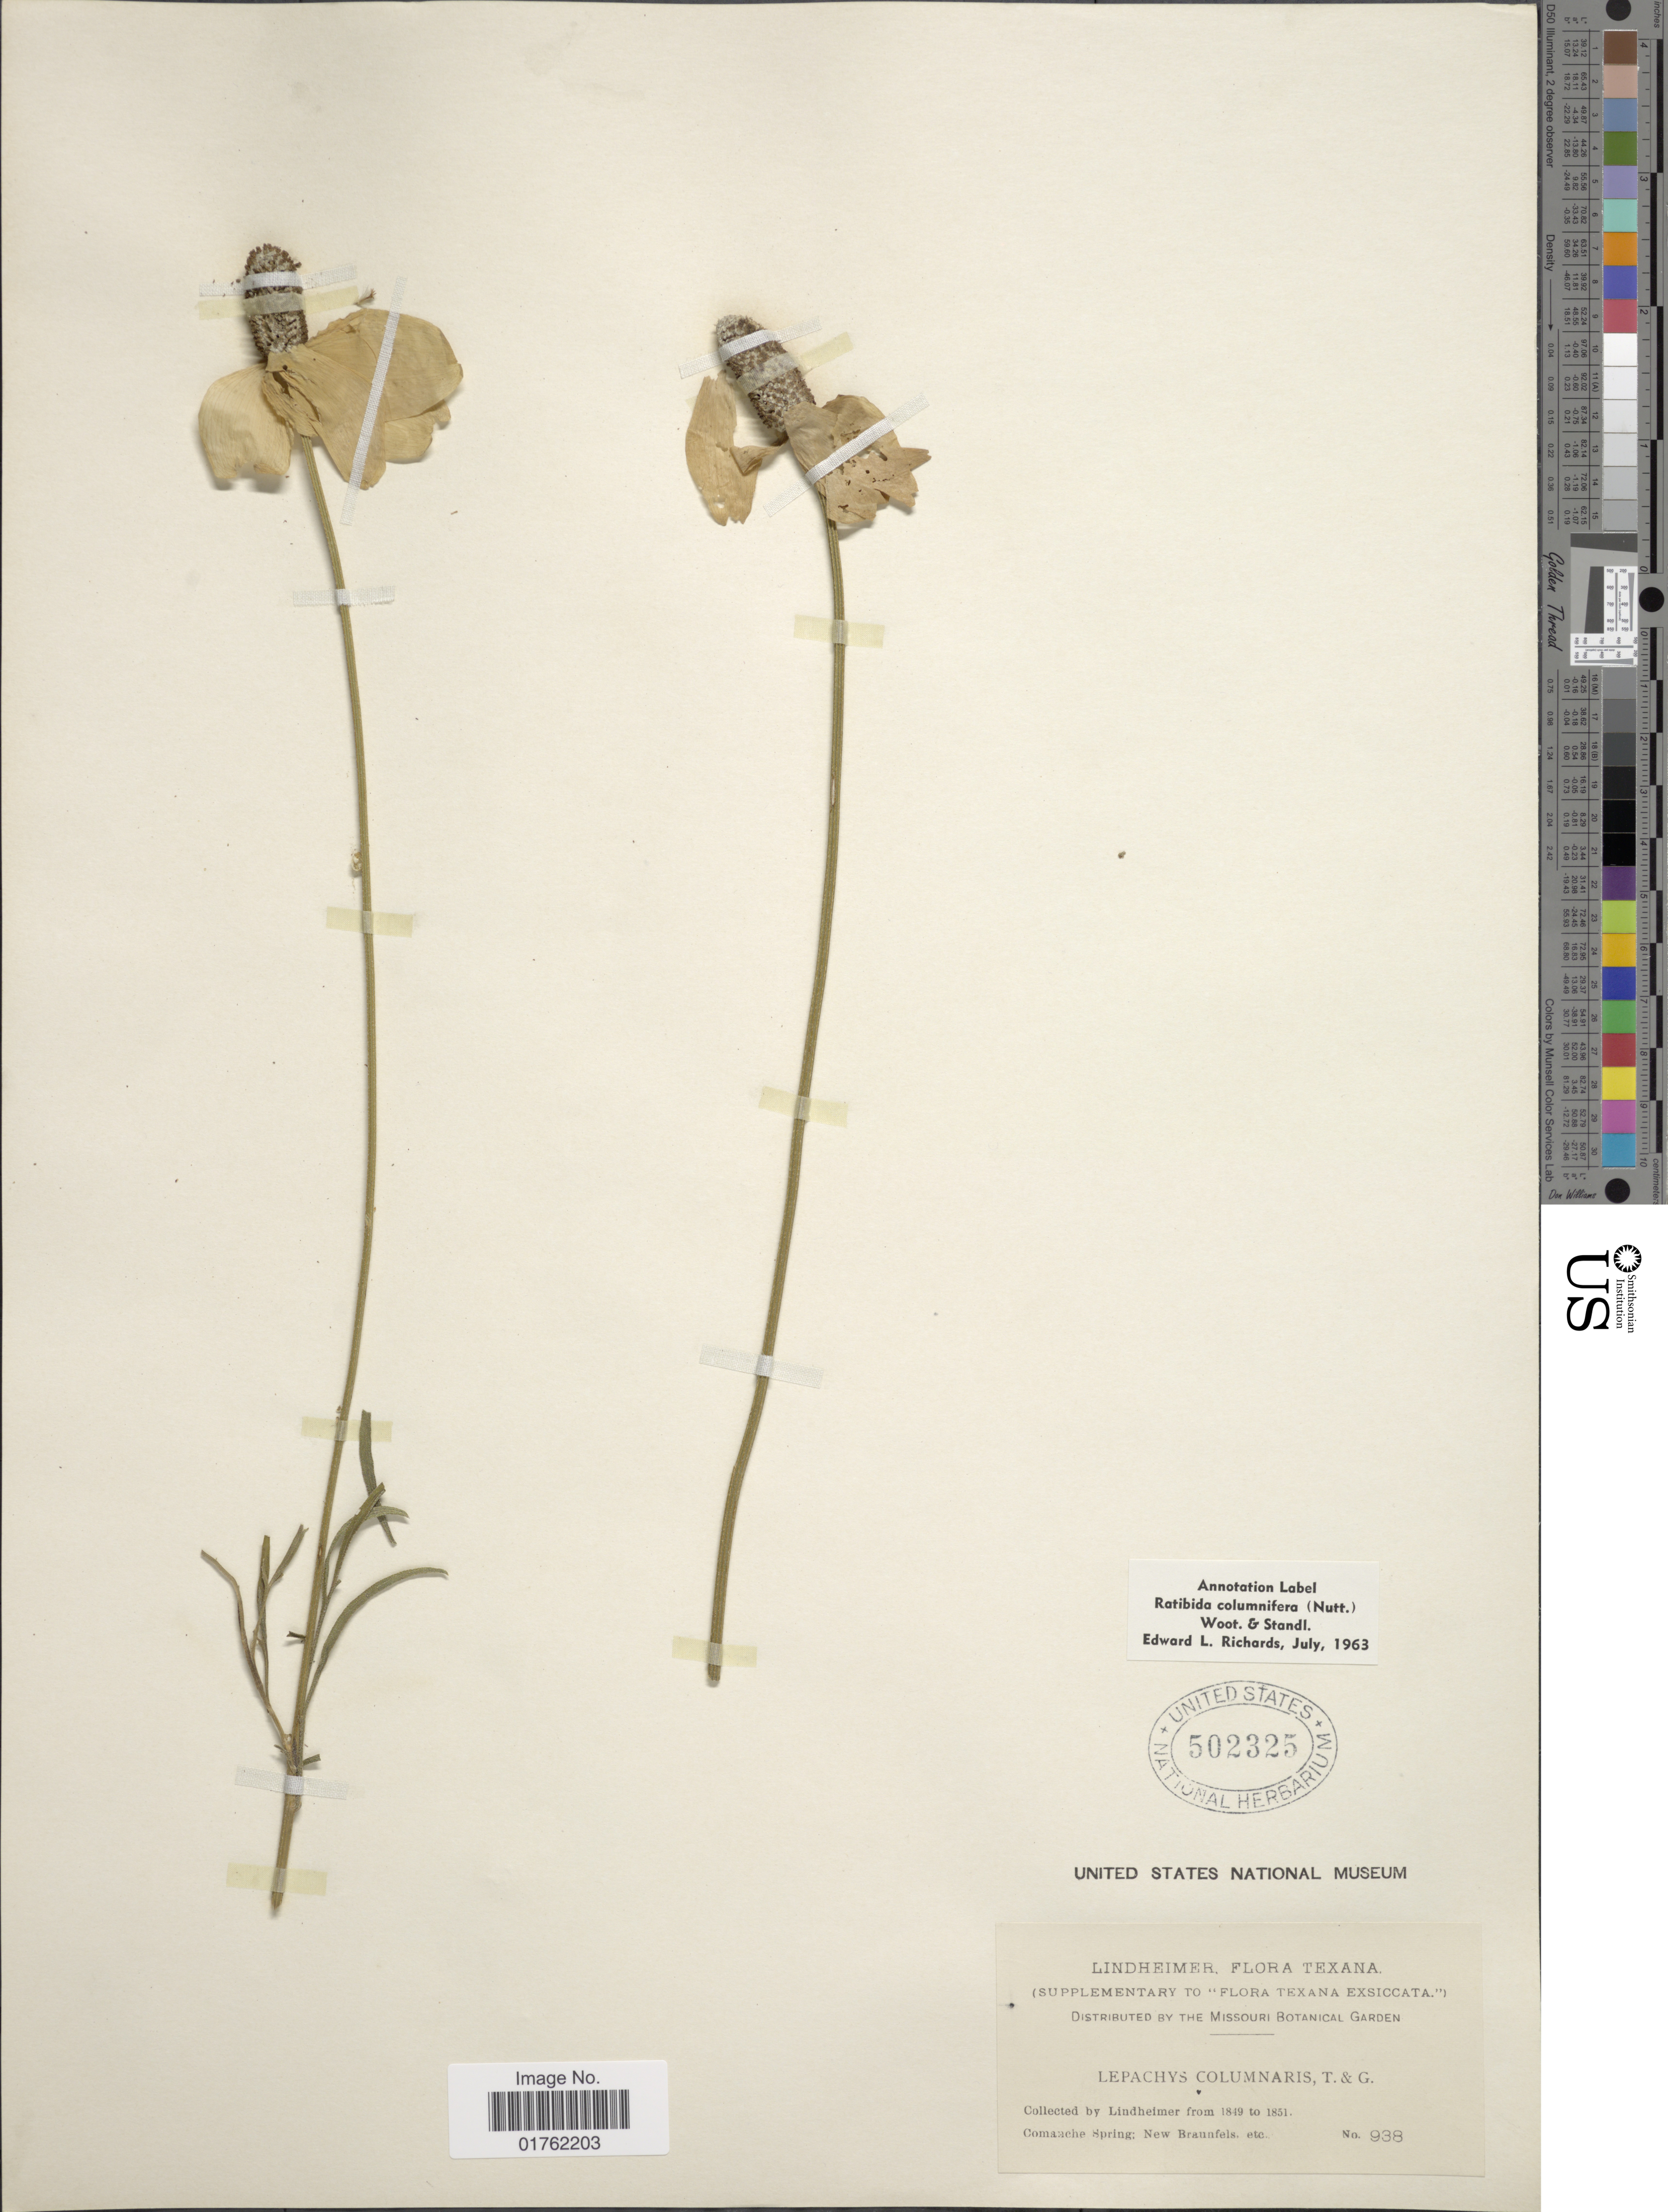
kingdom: Plantae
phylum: Tracheophyta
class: Magnoliopsida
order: Asterales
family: Asteraceae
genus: Ratibida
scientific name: Ratibida columnaris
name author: (Pursh) D. Don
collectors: -. Lindheimer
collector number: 938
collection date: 1849/1851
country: United States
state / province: Texas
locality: Comache Springs, New Braunfels, etc.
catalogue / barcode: US 502325